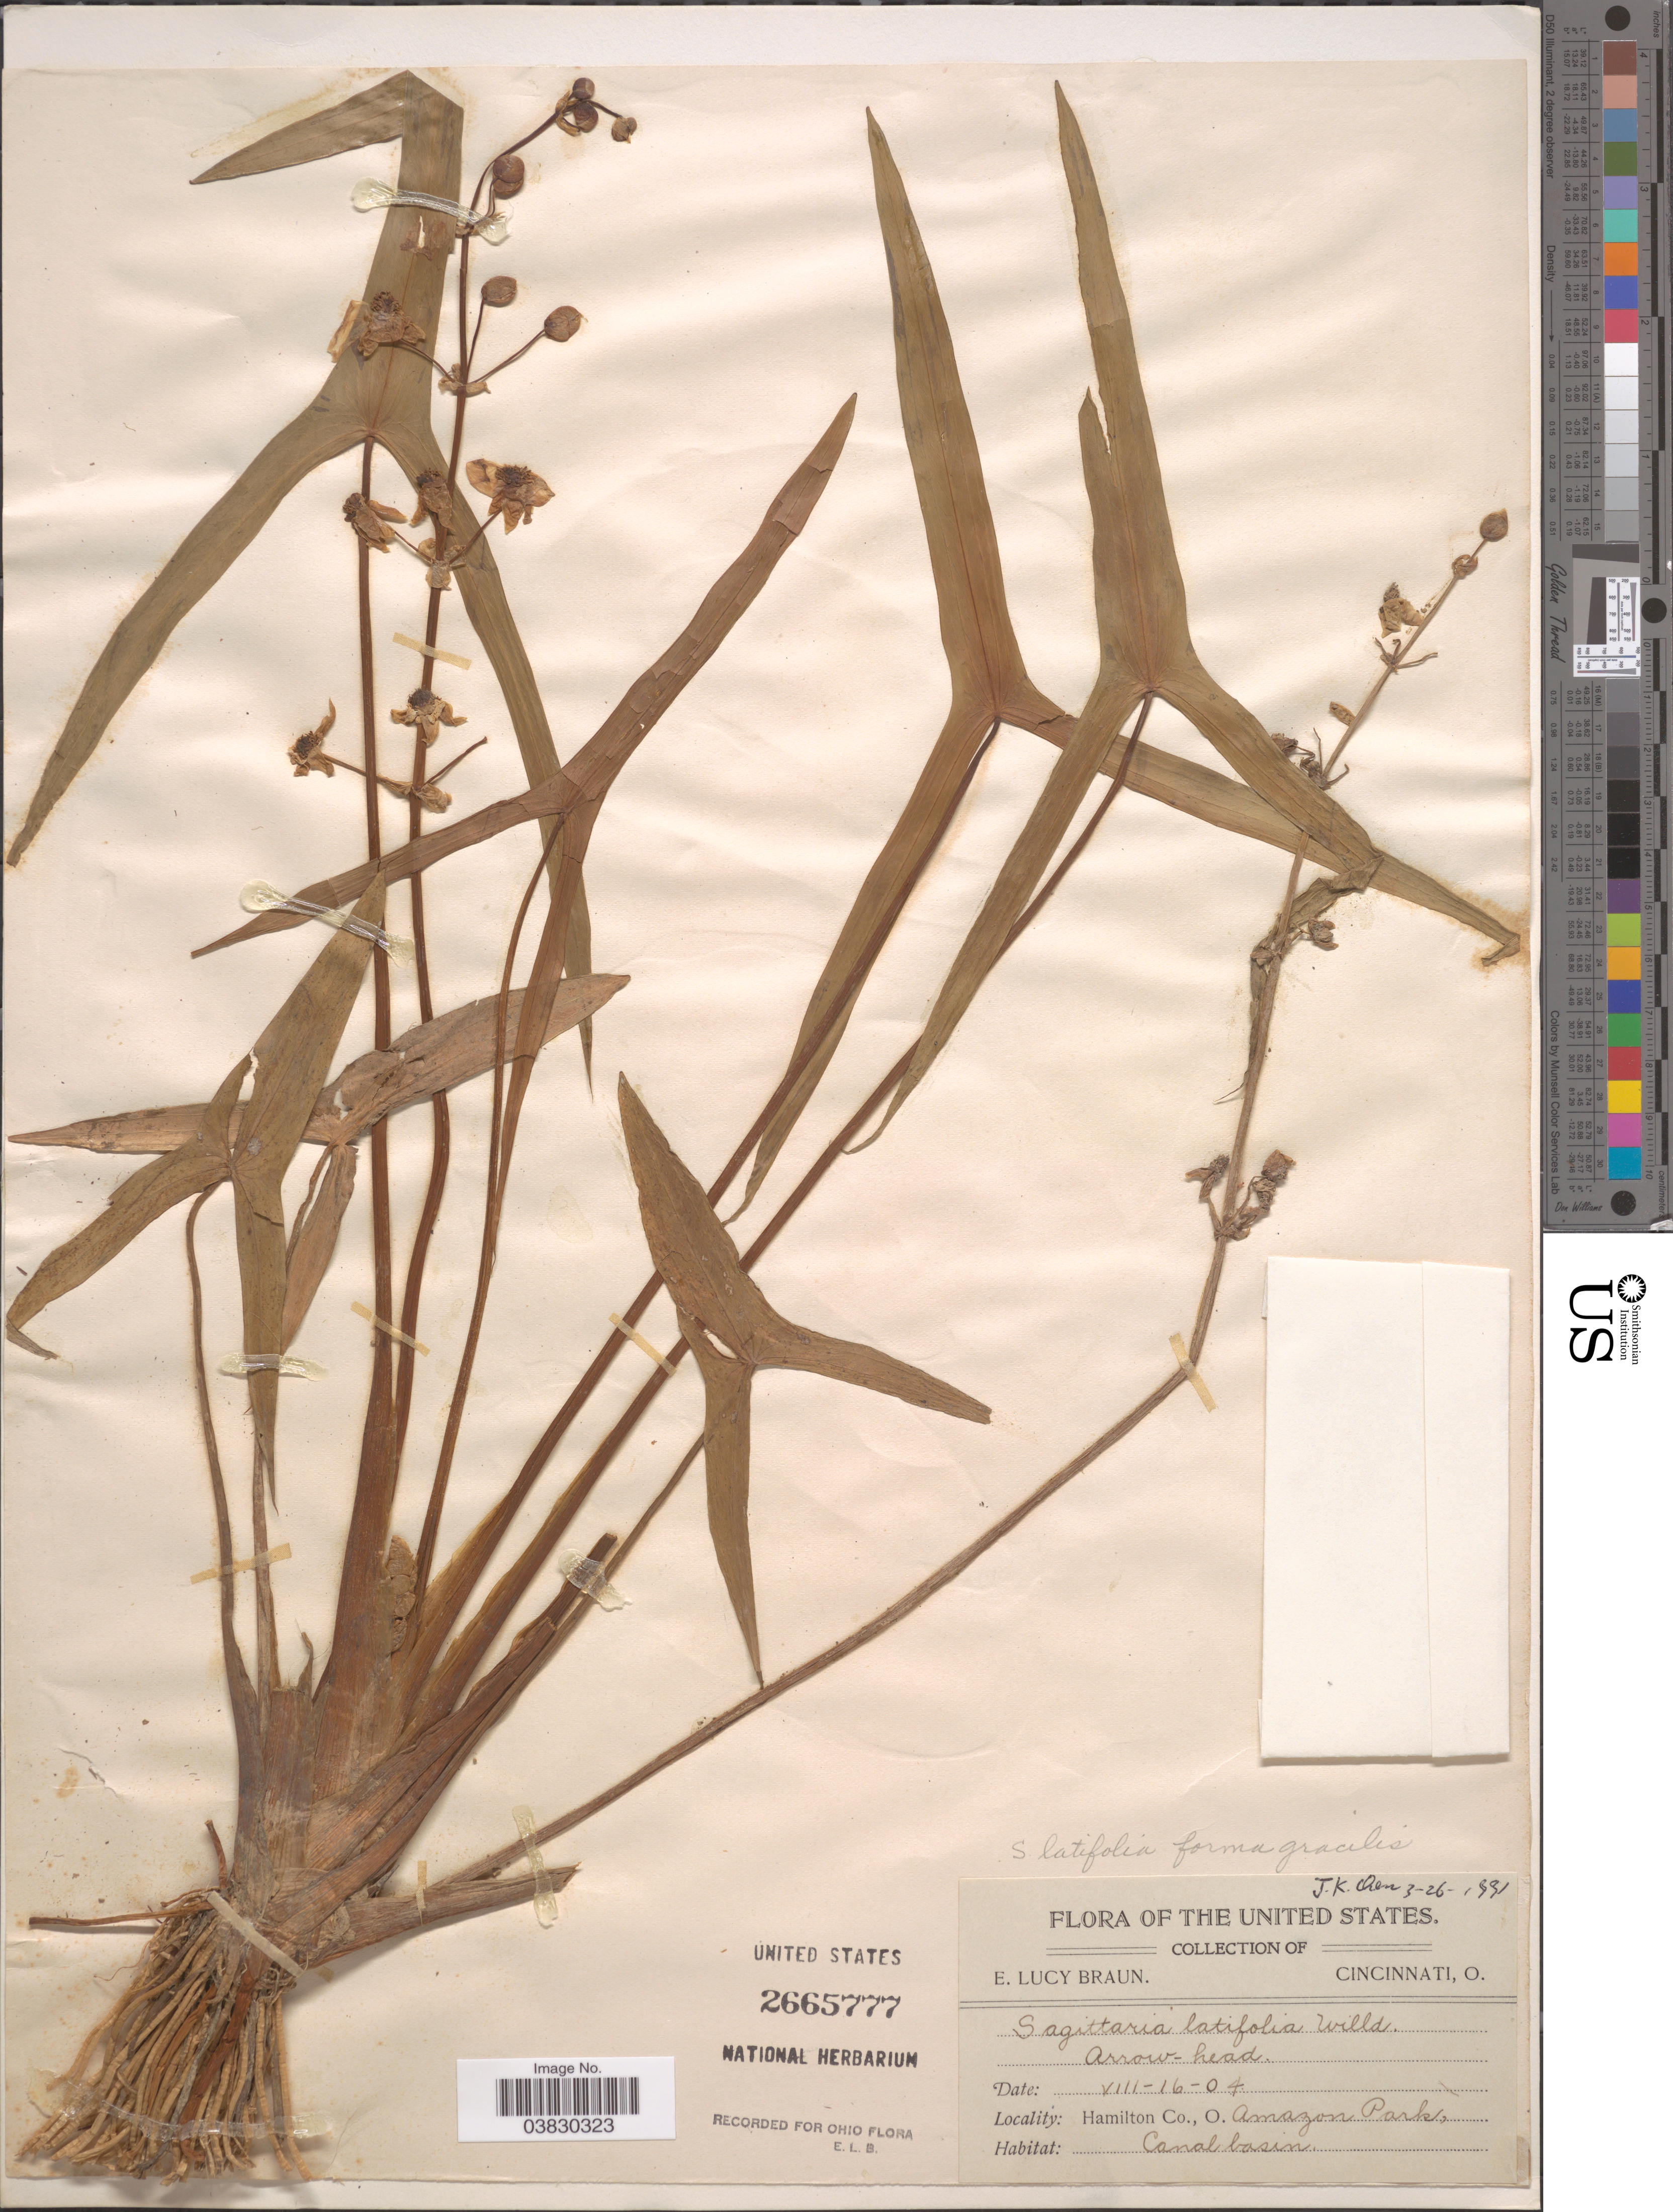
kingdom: Plantae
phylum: Tracheophyta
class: Liliopsida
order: Alismatales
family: Alismataceae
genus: Sagittaria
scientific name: Sagittaria latifolia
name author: Willd.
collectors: E. L. Braun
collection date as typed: Transcribed d/m/y: 16/8/4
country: United States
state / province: Ohio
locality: Hamilton Co. Amazon Park, Canal basin.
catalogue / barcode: US 2665777